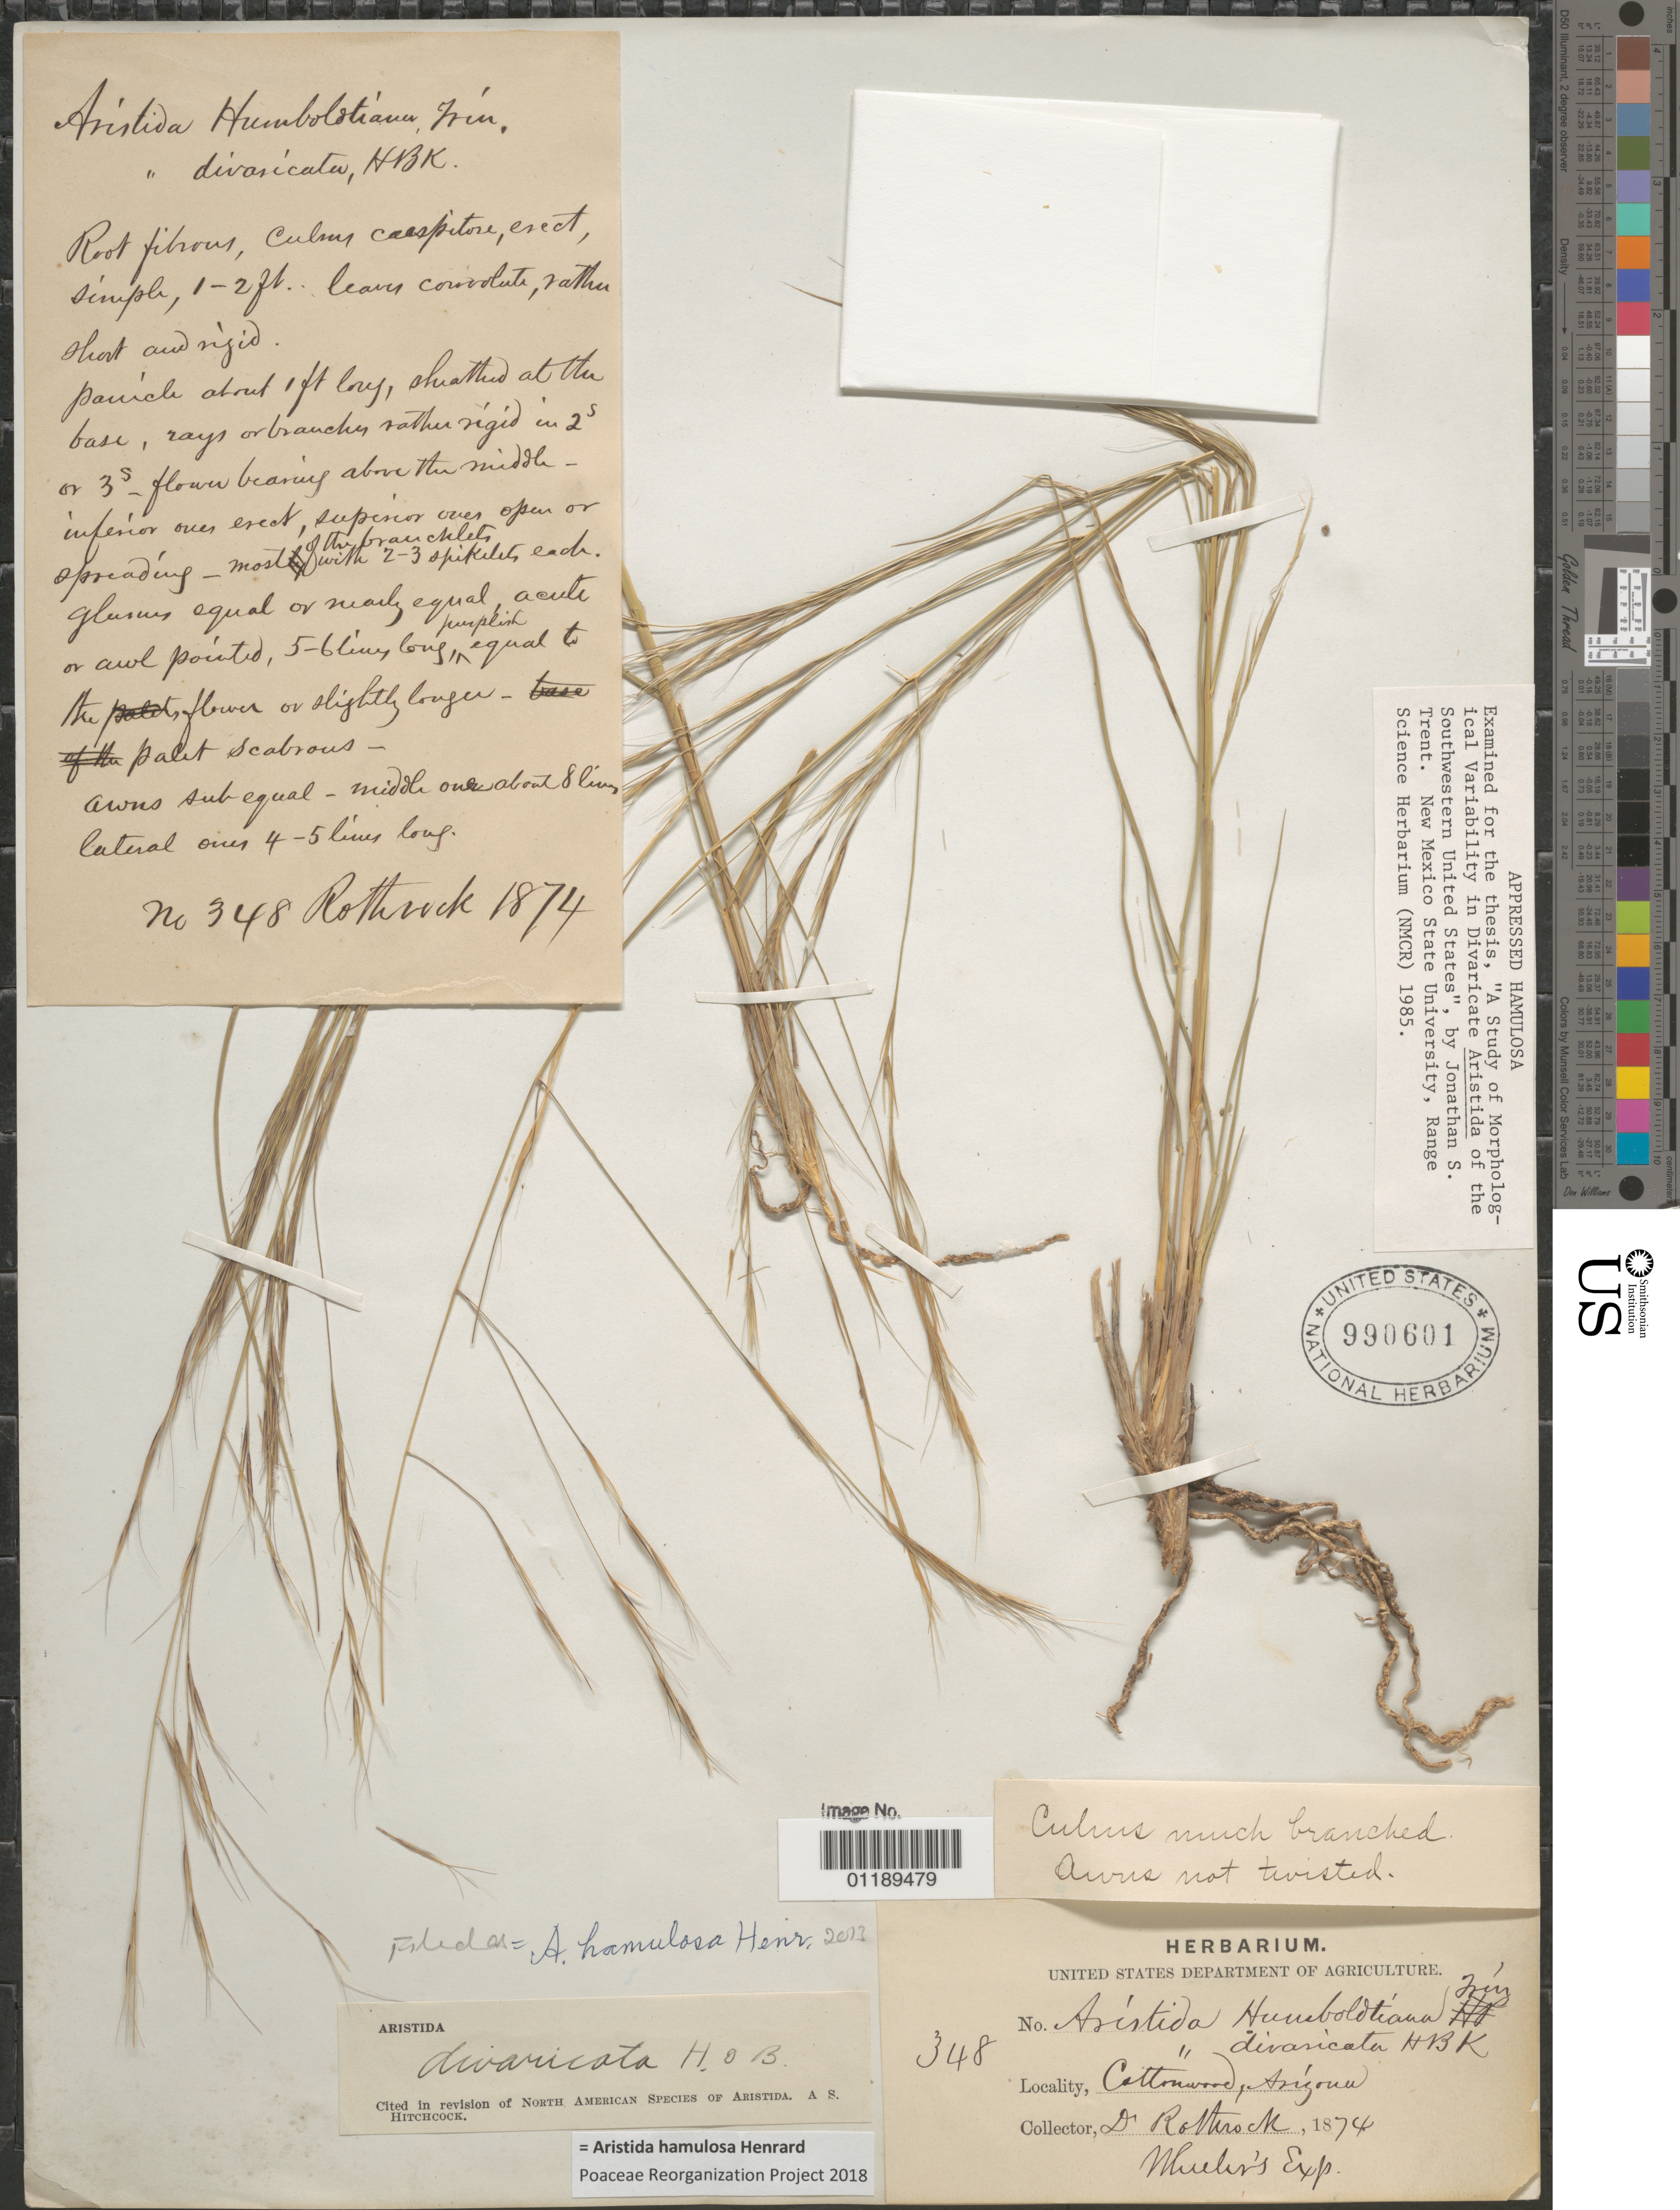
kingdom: Plantae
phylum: Tracheophyta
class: Liliopsida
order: Poales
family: Poaceae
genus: Aristida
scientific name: Aristida hamulosa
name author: Henr.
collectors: D. Rothrock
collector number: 348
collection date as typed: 1874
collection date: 1874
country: United States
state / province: Arizona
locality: Cottonwood.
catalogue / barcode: US 990601